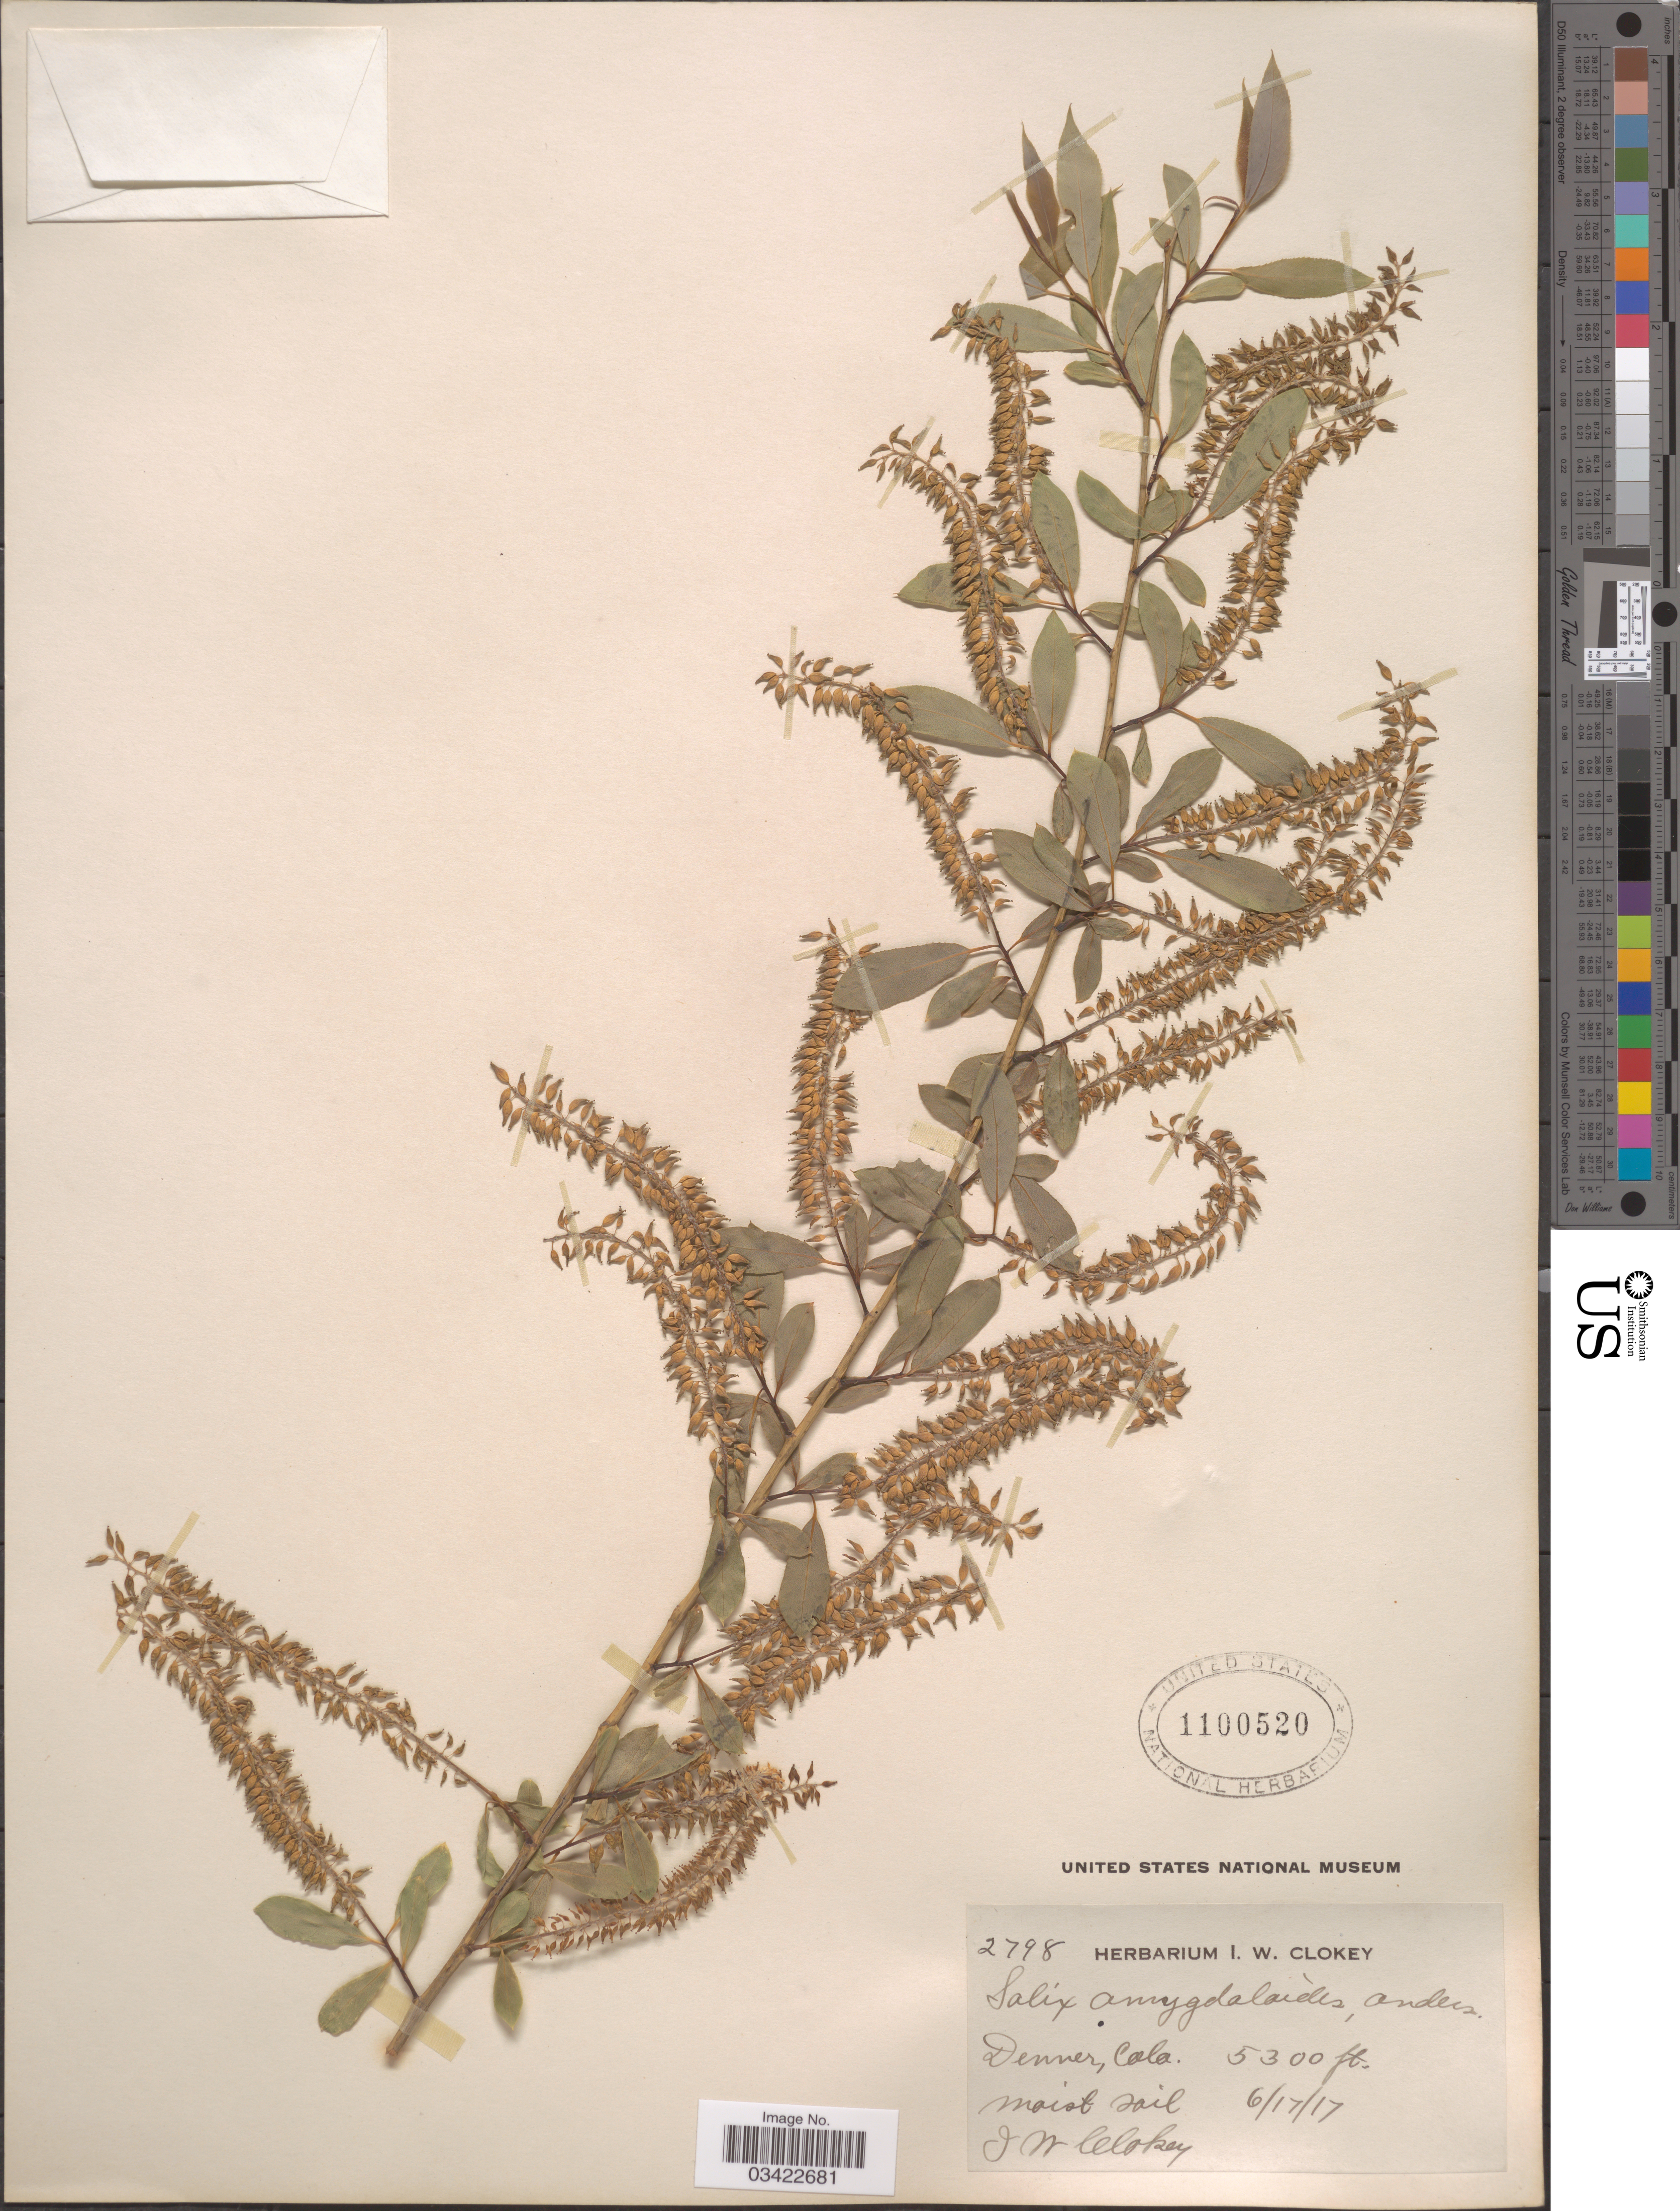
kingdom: Plantae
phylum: Tracheophyta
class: Magnoliopsida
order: Malpighiales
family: Salicaceae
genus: Salix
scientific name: Salix amygdaloides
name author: Andersson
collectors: I. W. Clokey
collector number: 2798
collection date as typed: Transcribed d/m/y: 17/6/17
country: United States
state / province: Colorado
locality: Denver.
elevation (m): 1615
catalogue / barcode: US 1100520